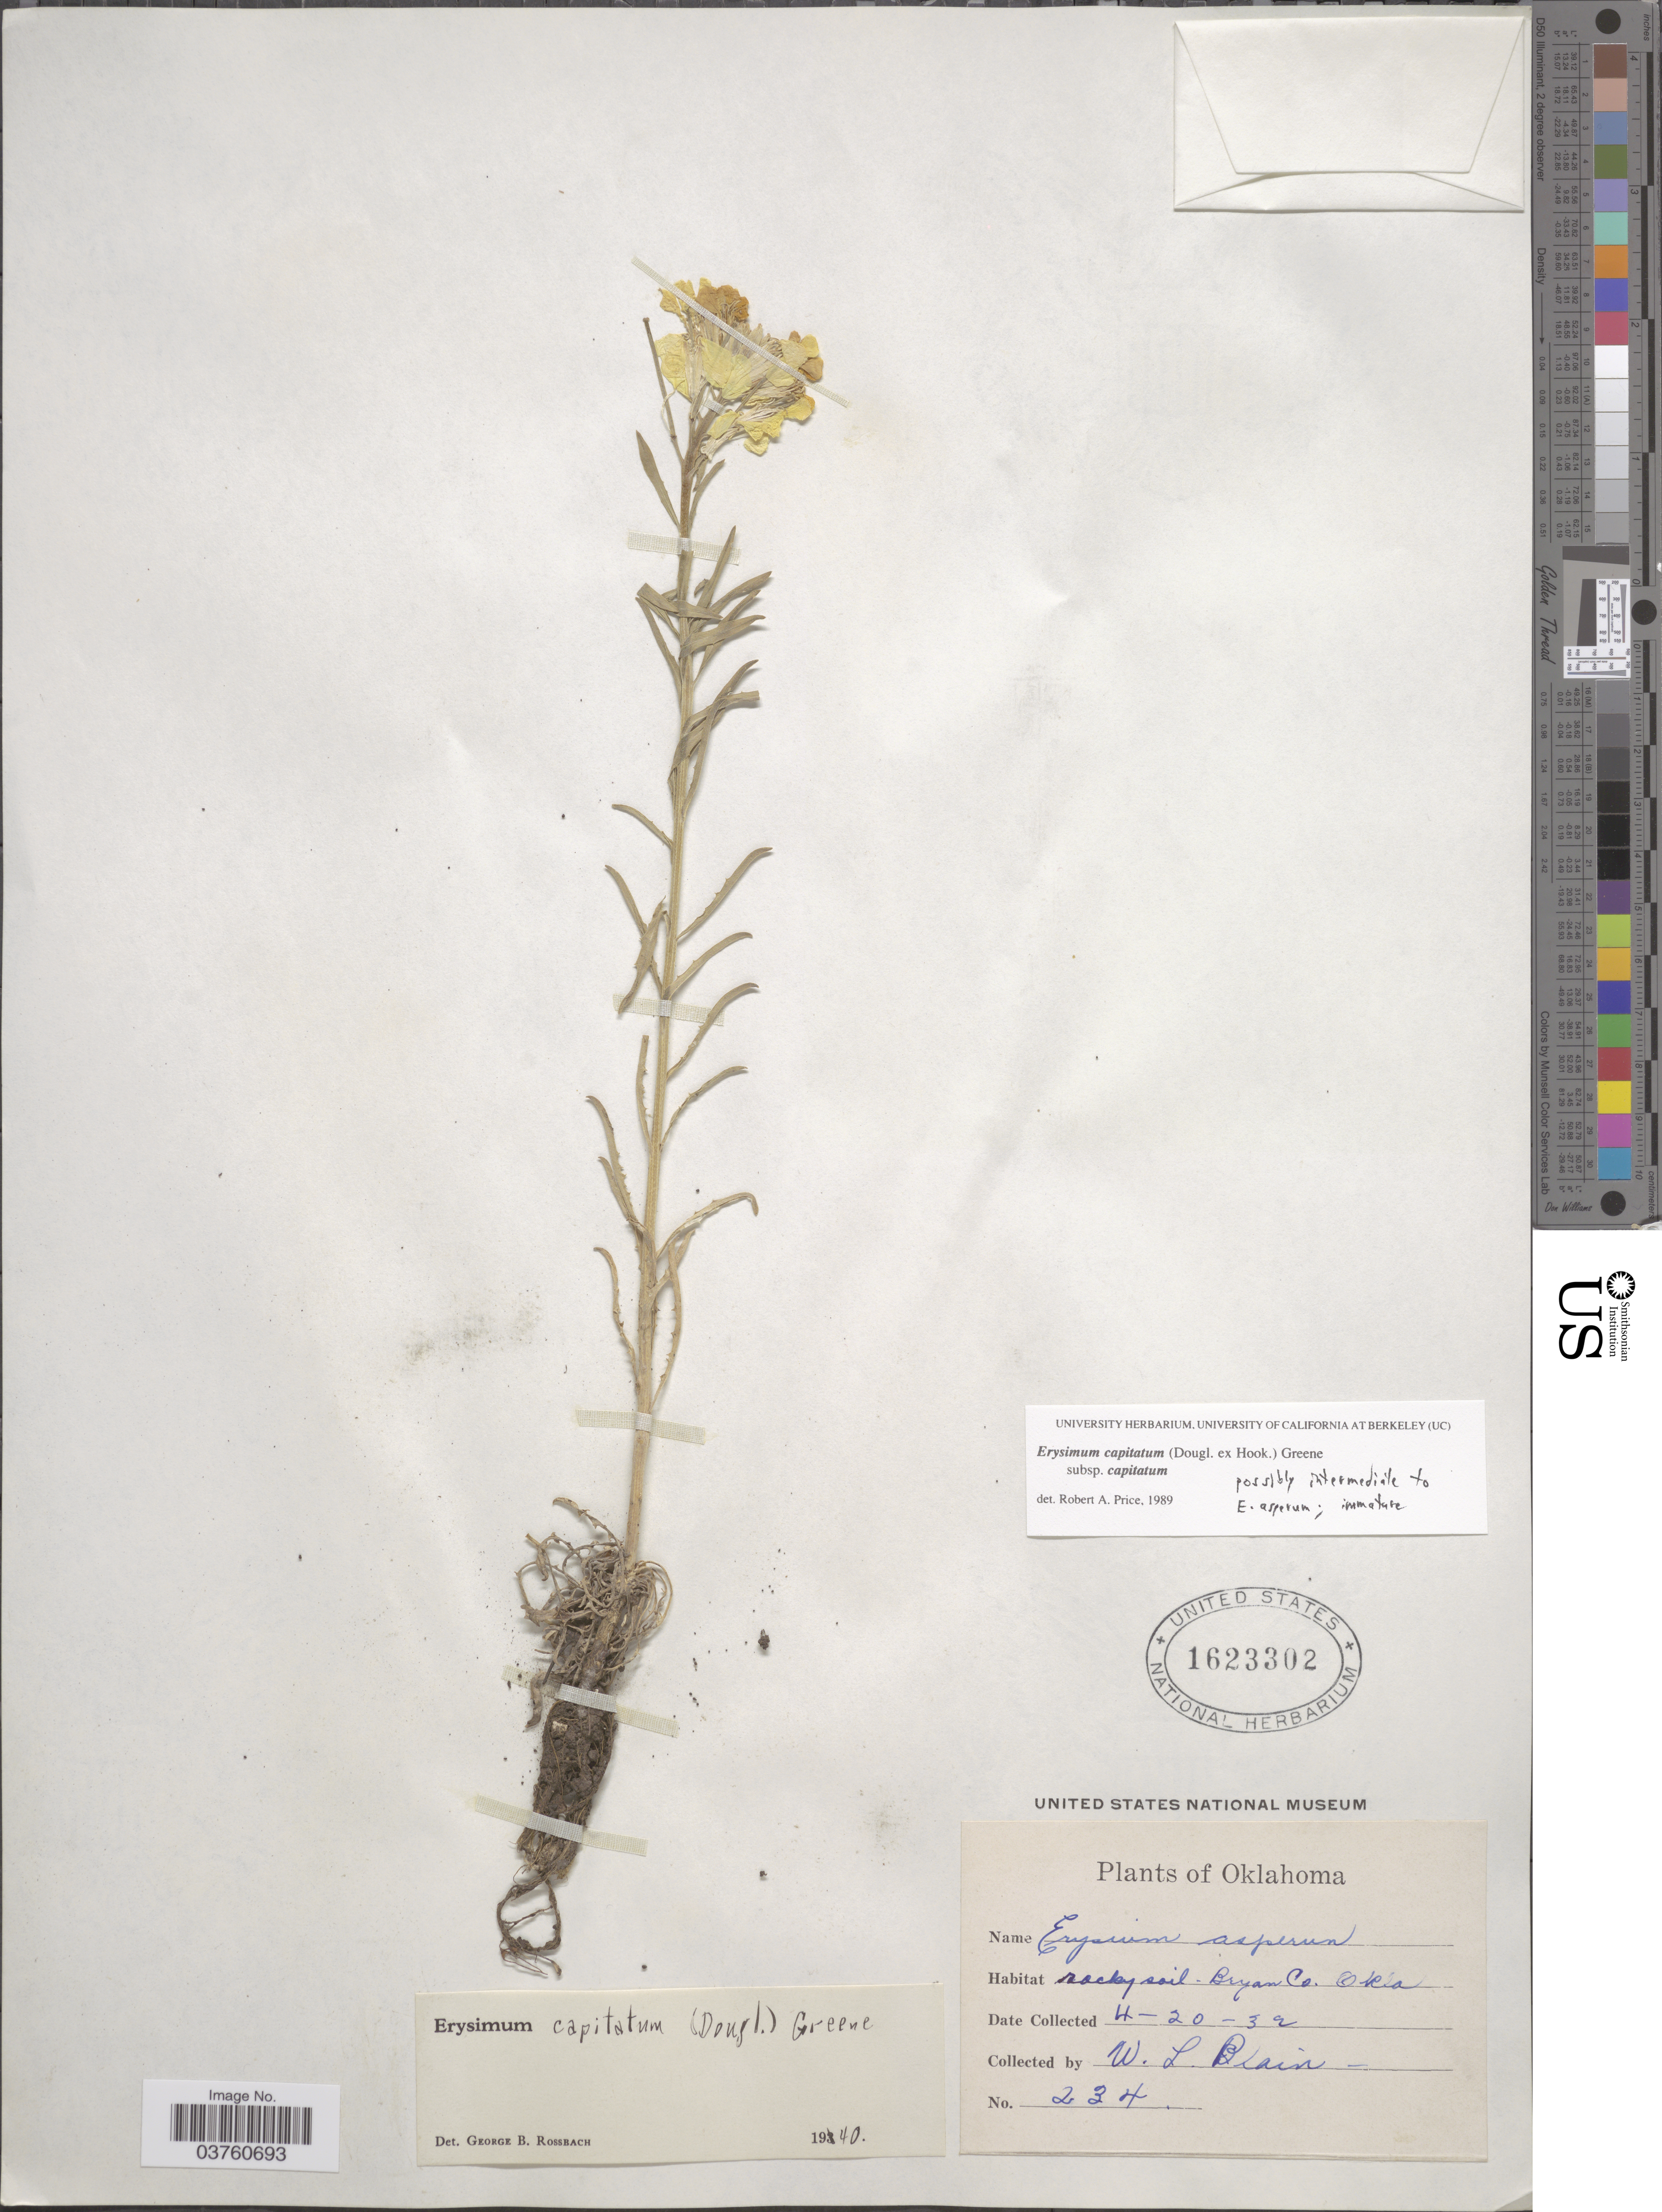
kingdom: Plantae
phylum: Tracheophyta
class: Magnoliopsida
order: Brassicales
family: Brassicaceae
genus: Erysimum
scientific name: Erysimum capitatum subsp. capitatum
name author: (Douglas ex Hook.) Greene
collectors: W. Blain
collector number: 234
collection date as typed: Transcribed d/m/y: 20/4/32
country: United States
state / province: Oklahoma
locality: Bryan Co.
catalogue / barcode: US 1623302